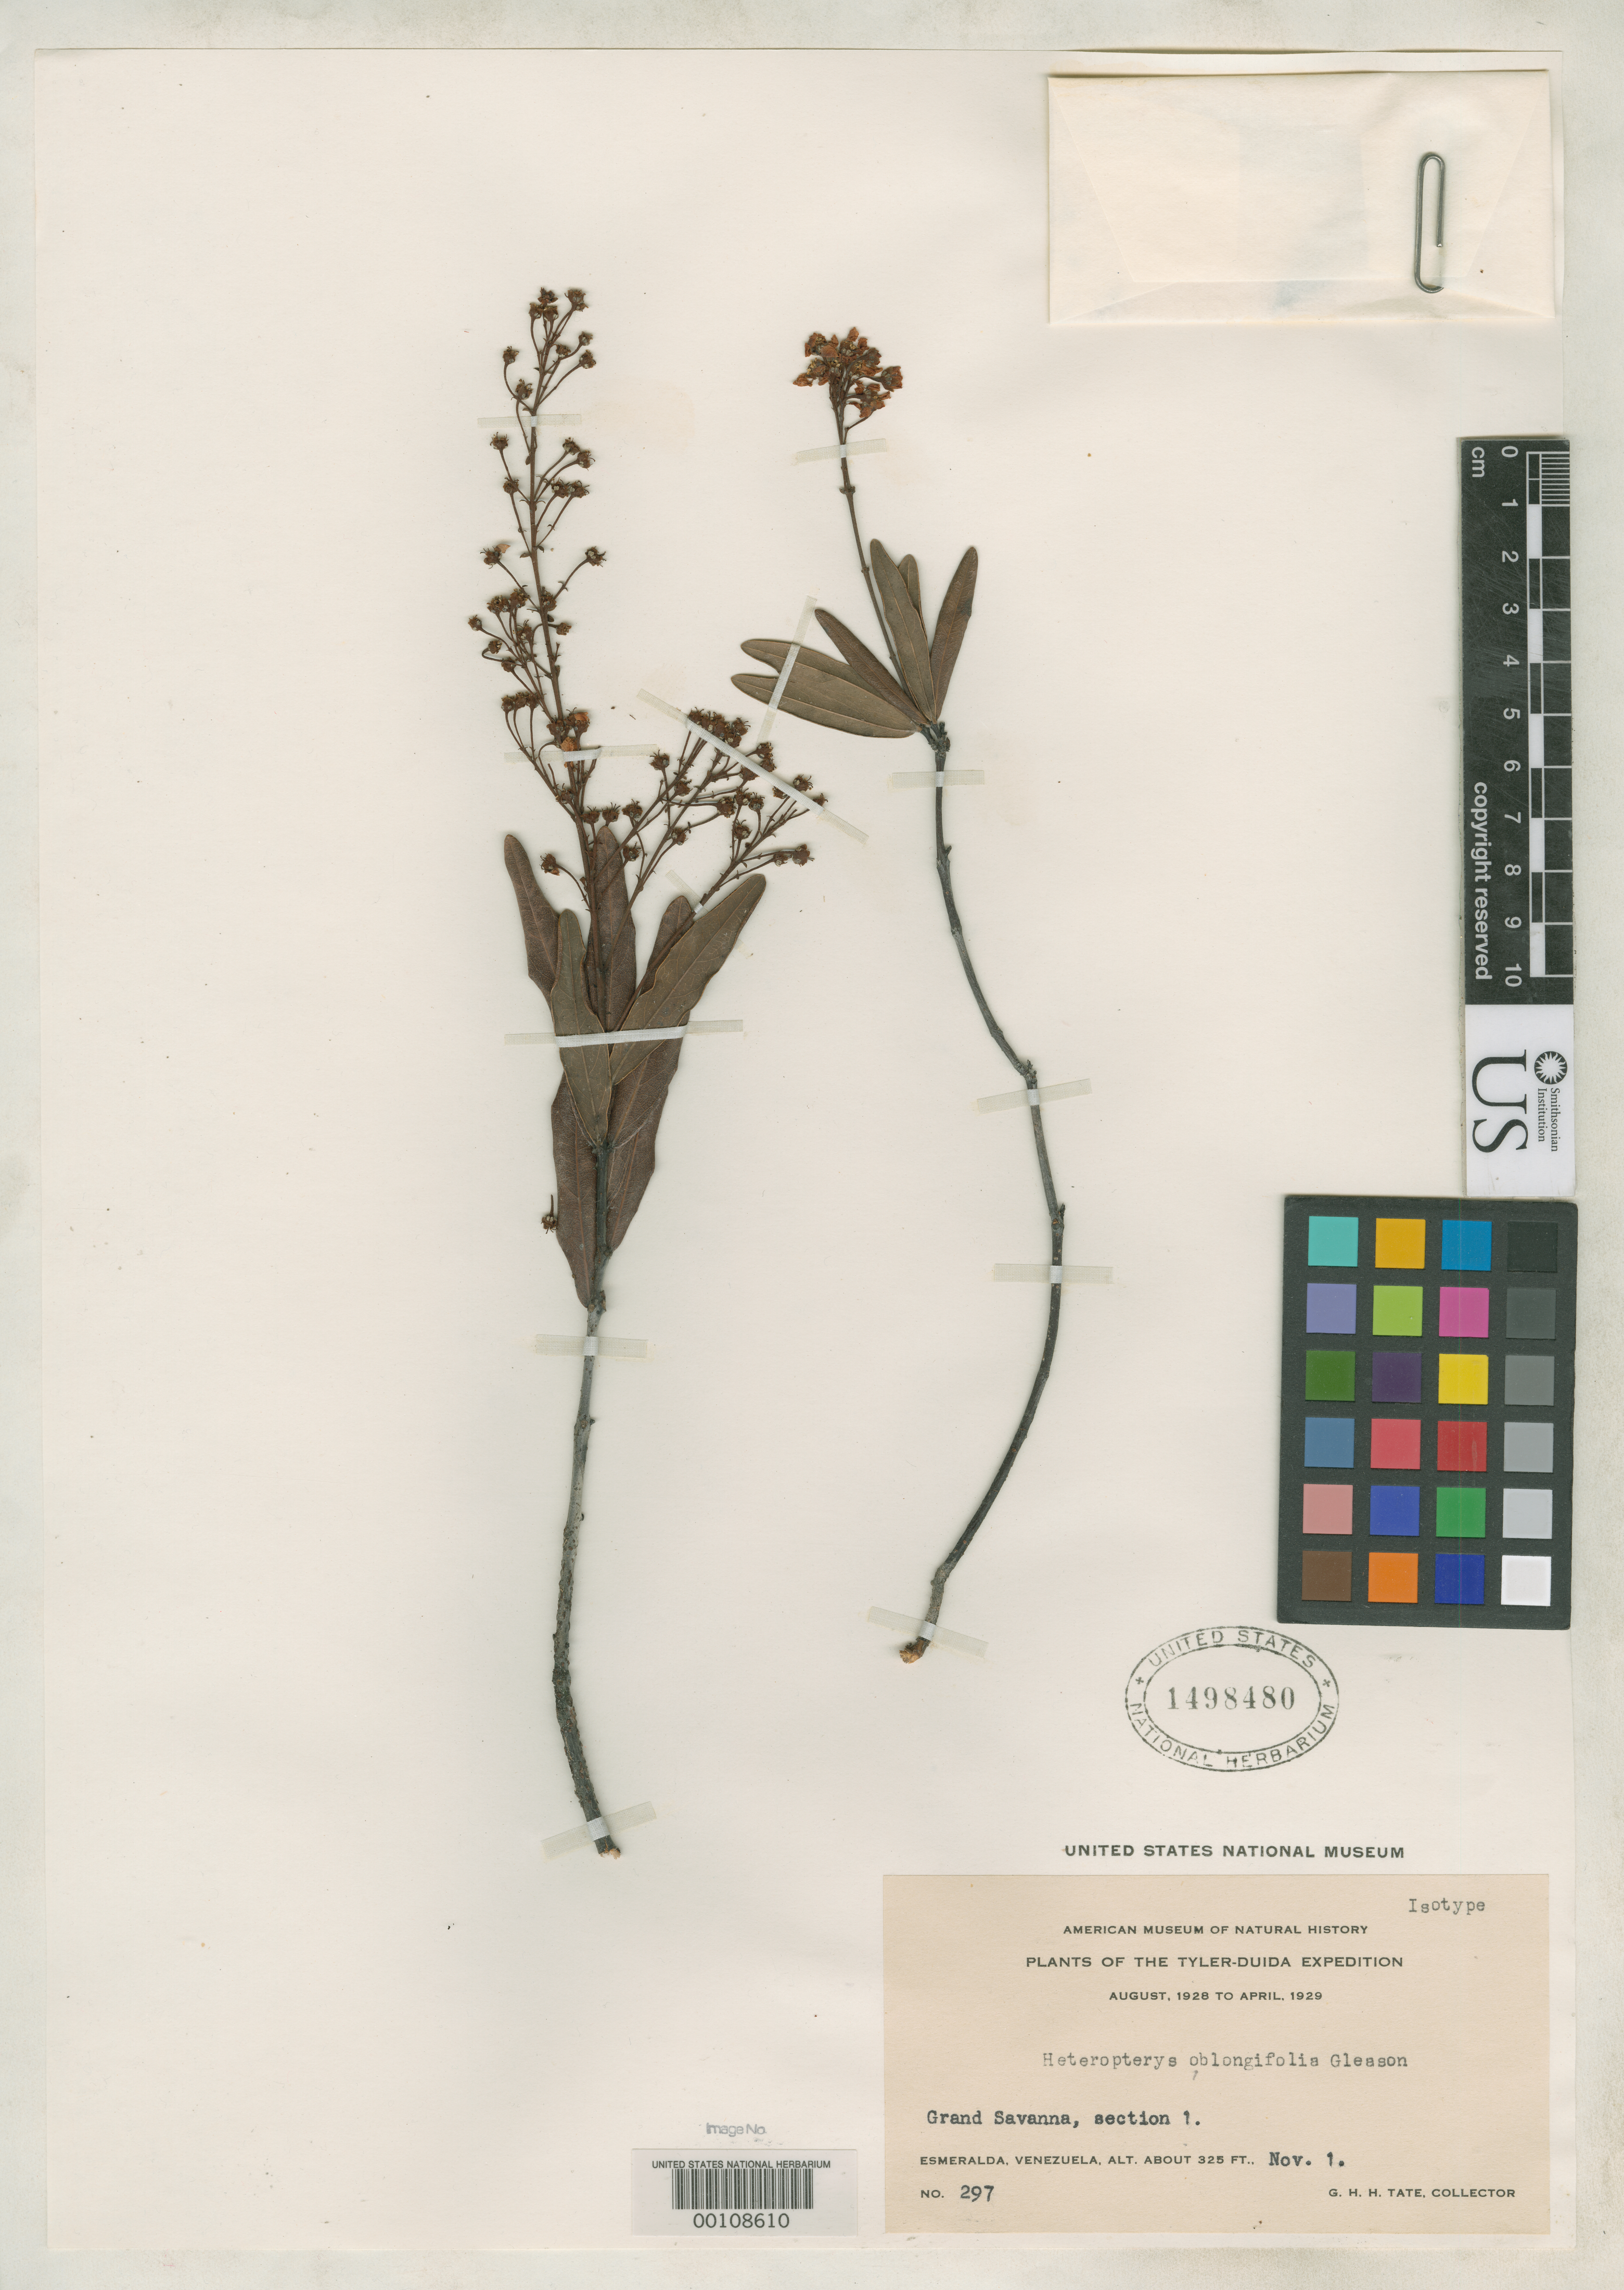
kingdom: Plantae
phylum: Tracheophyta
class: Magnoliopsida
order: Malpighiales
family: Malpighiaceae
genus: Heteropterys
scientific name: Heteropterys oblongifolia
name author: Gleason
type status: Isotype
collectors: G. H. H.Tate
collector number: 297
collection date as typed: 01 Nov 1928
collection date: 1928-11-01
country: Venezuela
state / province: Amazonas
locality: Esmeralda, Grand Savanna, section 1.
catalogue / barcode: US 1498480